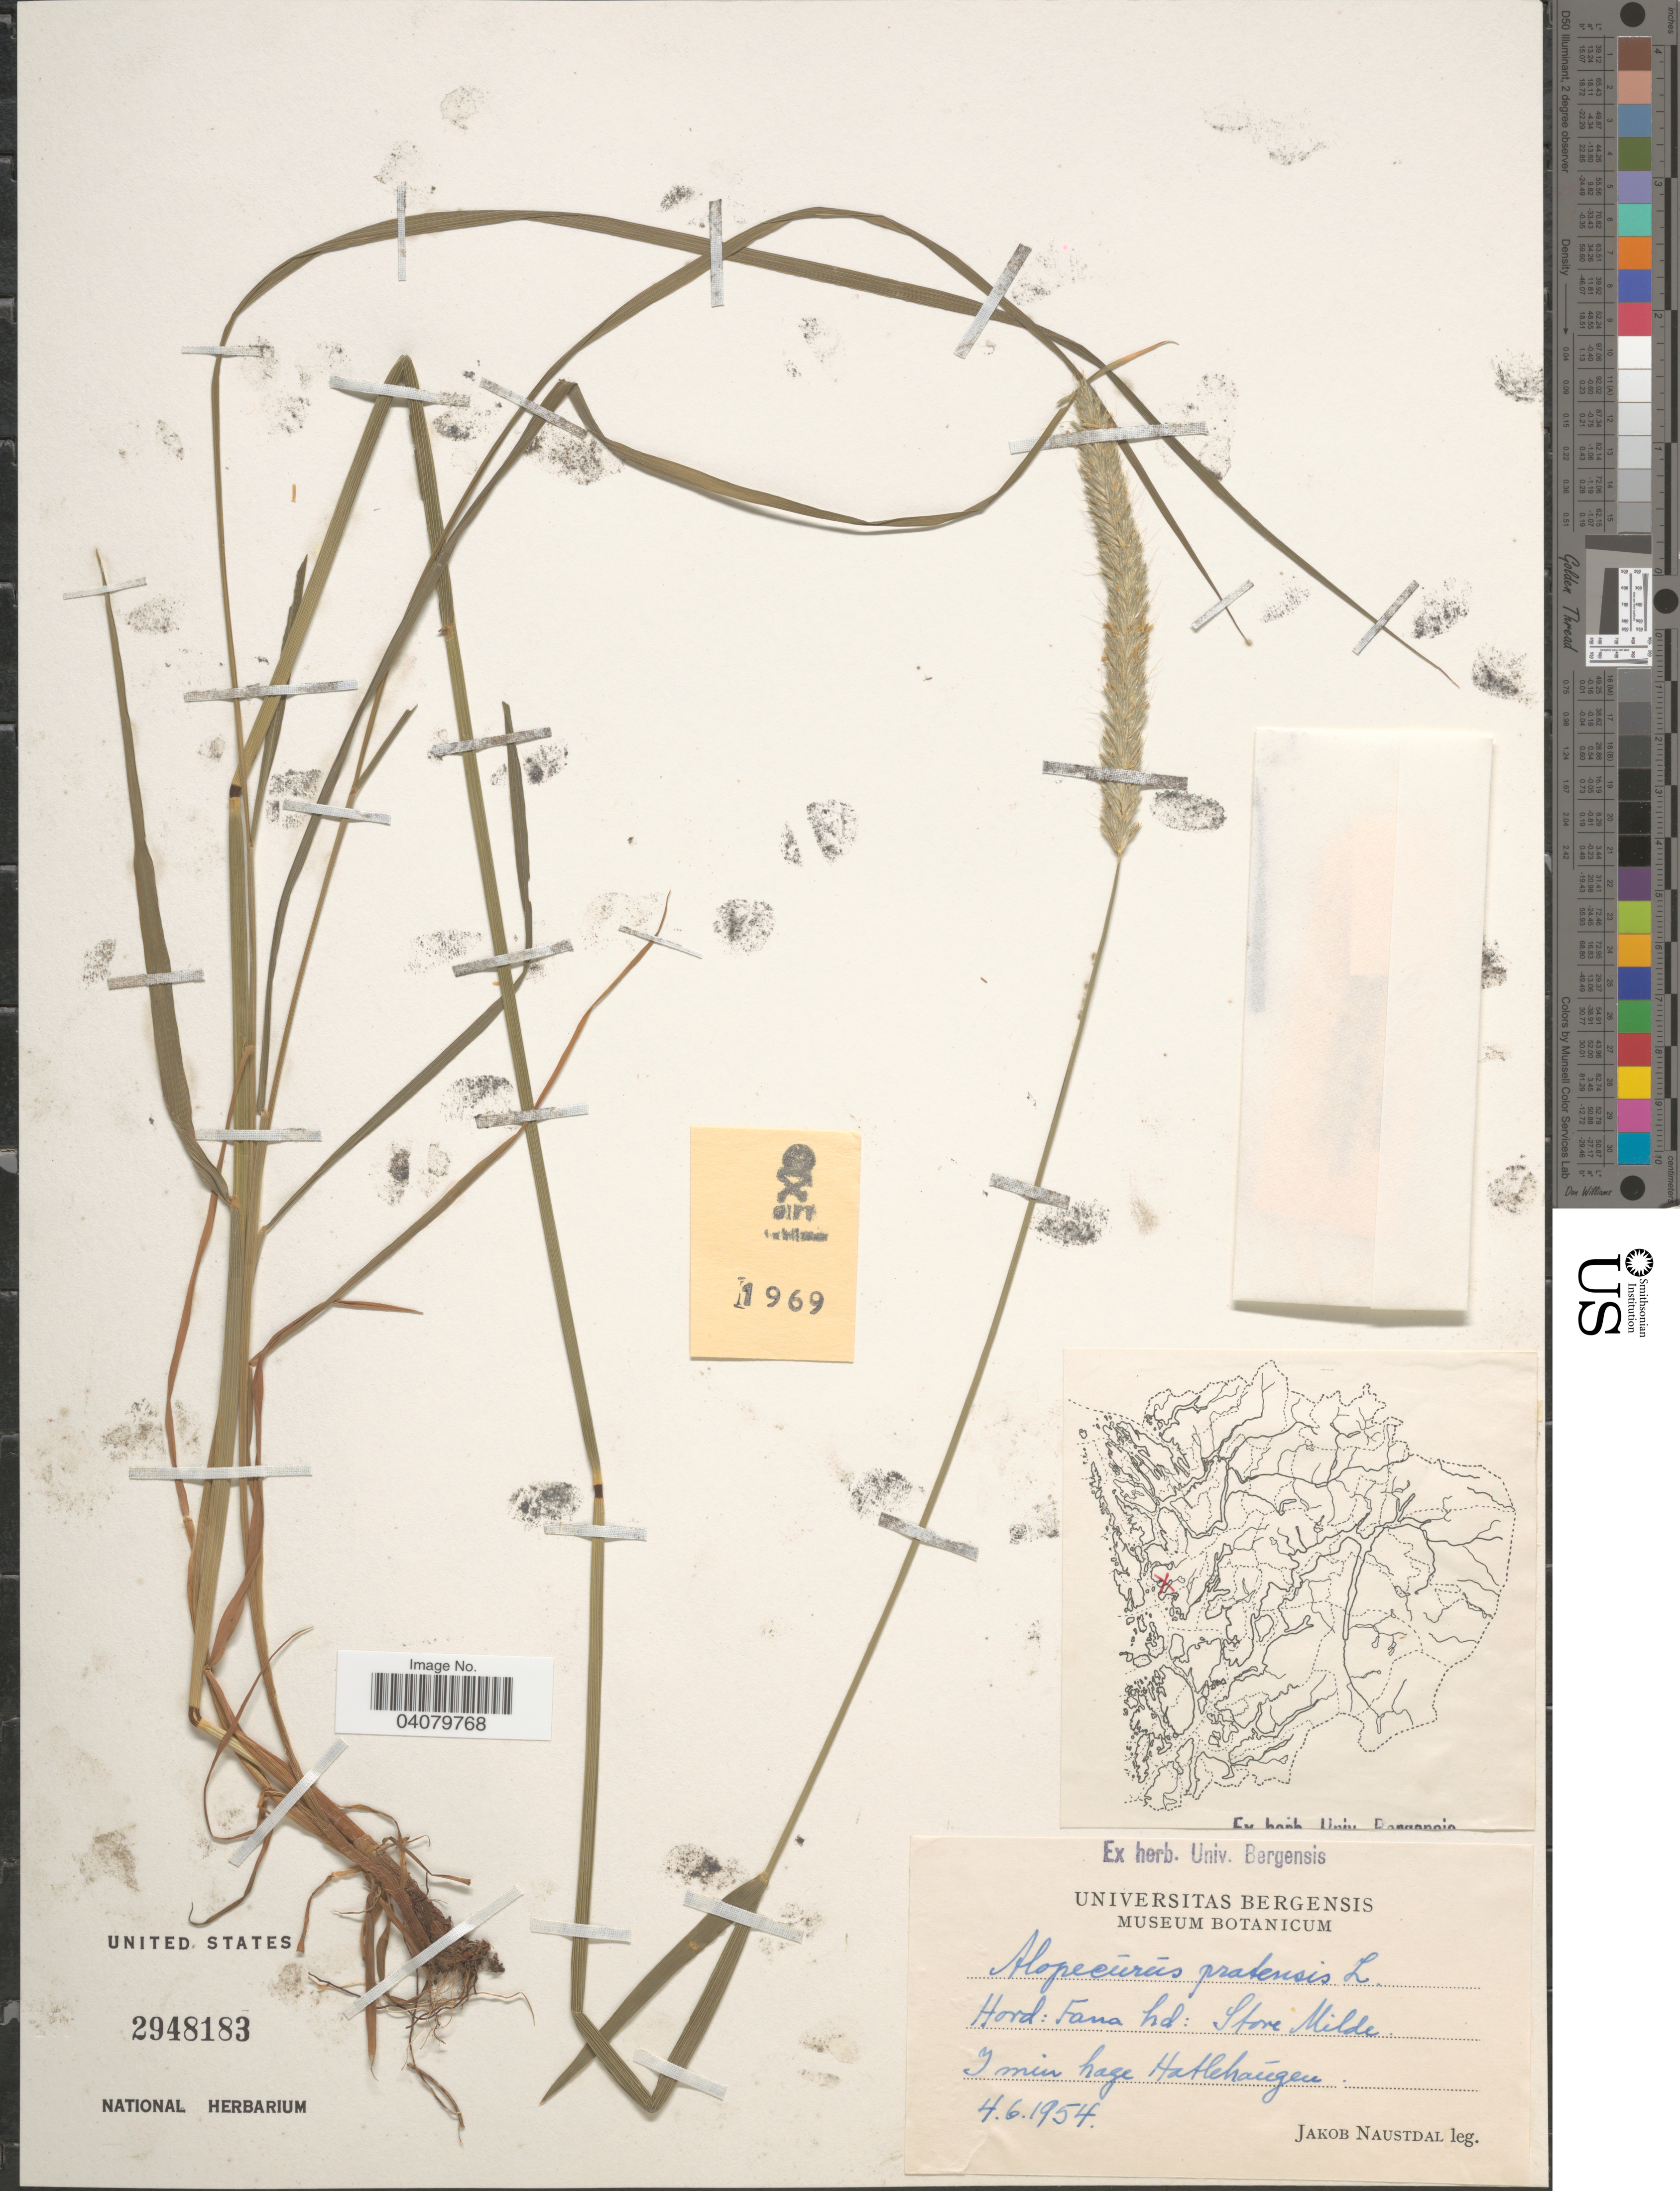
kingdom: Plantae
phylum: Tracheophyta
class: Liliopsida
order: Poales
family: Poaceae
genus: Alopecurus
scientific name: Alopecurus pratensis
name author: L.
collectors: J. Naustdal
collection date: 1954-06-04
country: Norway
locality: Hord: Fana hd: Store Milde. I min hage Haltehangen.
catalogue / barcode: US 2948183